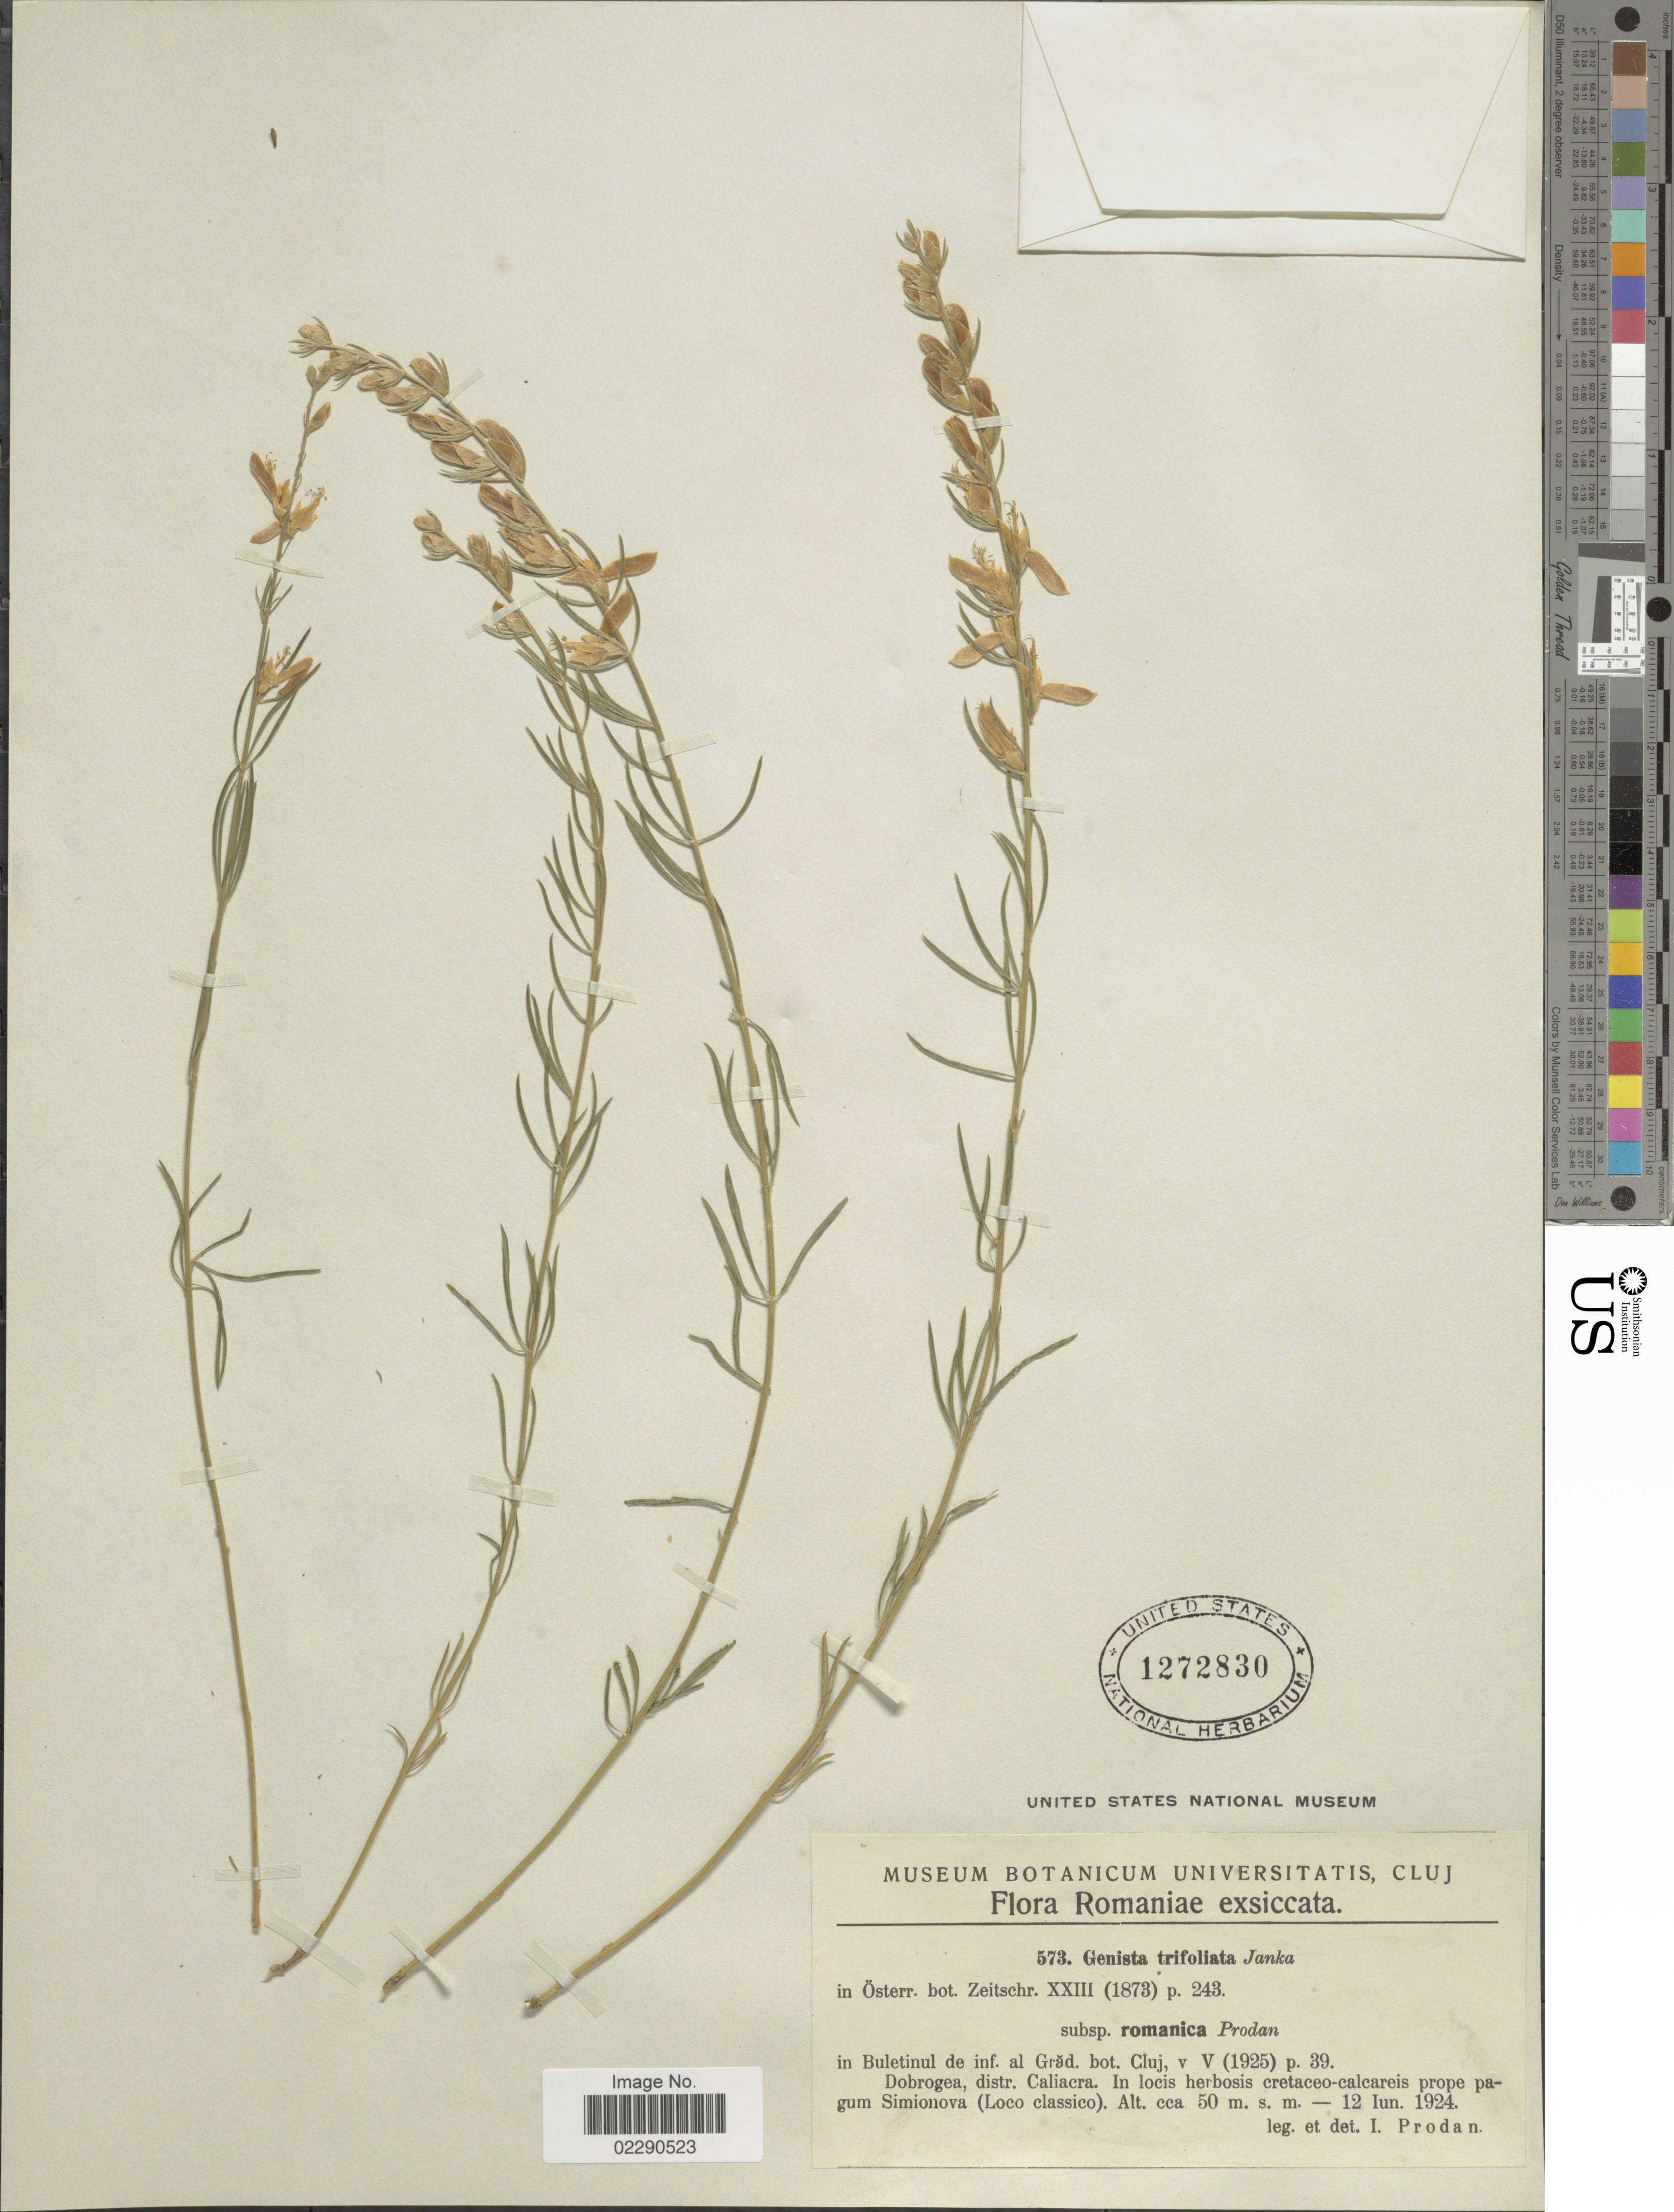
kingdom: Plantae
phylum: Tracheophyta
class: Magnoliopsida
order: Fabales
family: Fabaceae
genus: Genista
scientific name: Genista trifoliata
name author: Janka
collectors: J. Prodan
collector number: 573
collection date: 1924-06-12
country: Romania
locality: Dobrogea, distr. Caliacra, prope pagum Simionova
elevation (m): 50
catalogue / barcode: US 1272830